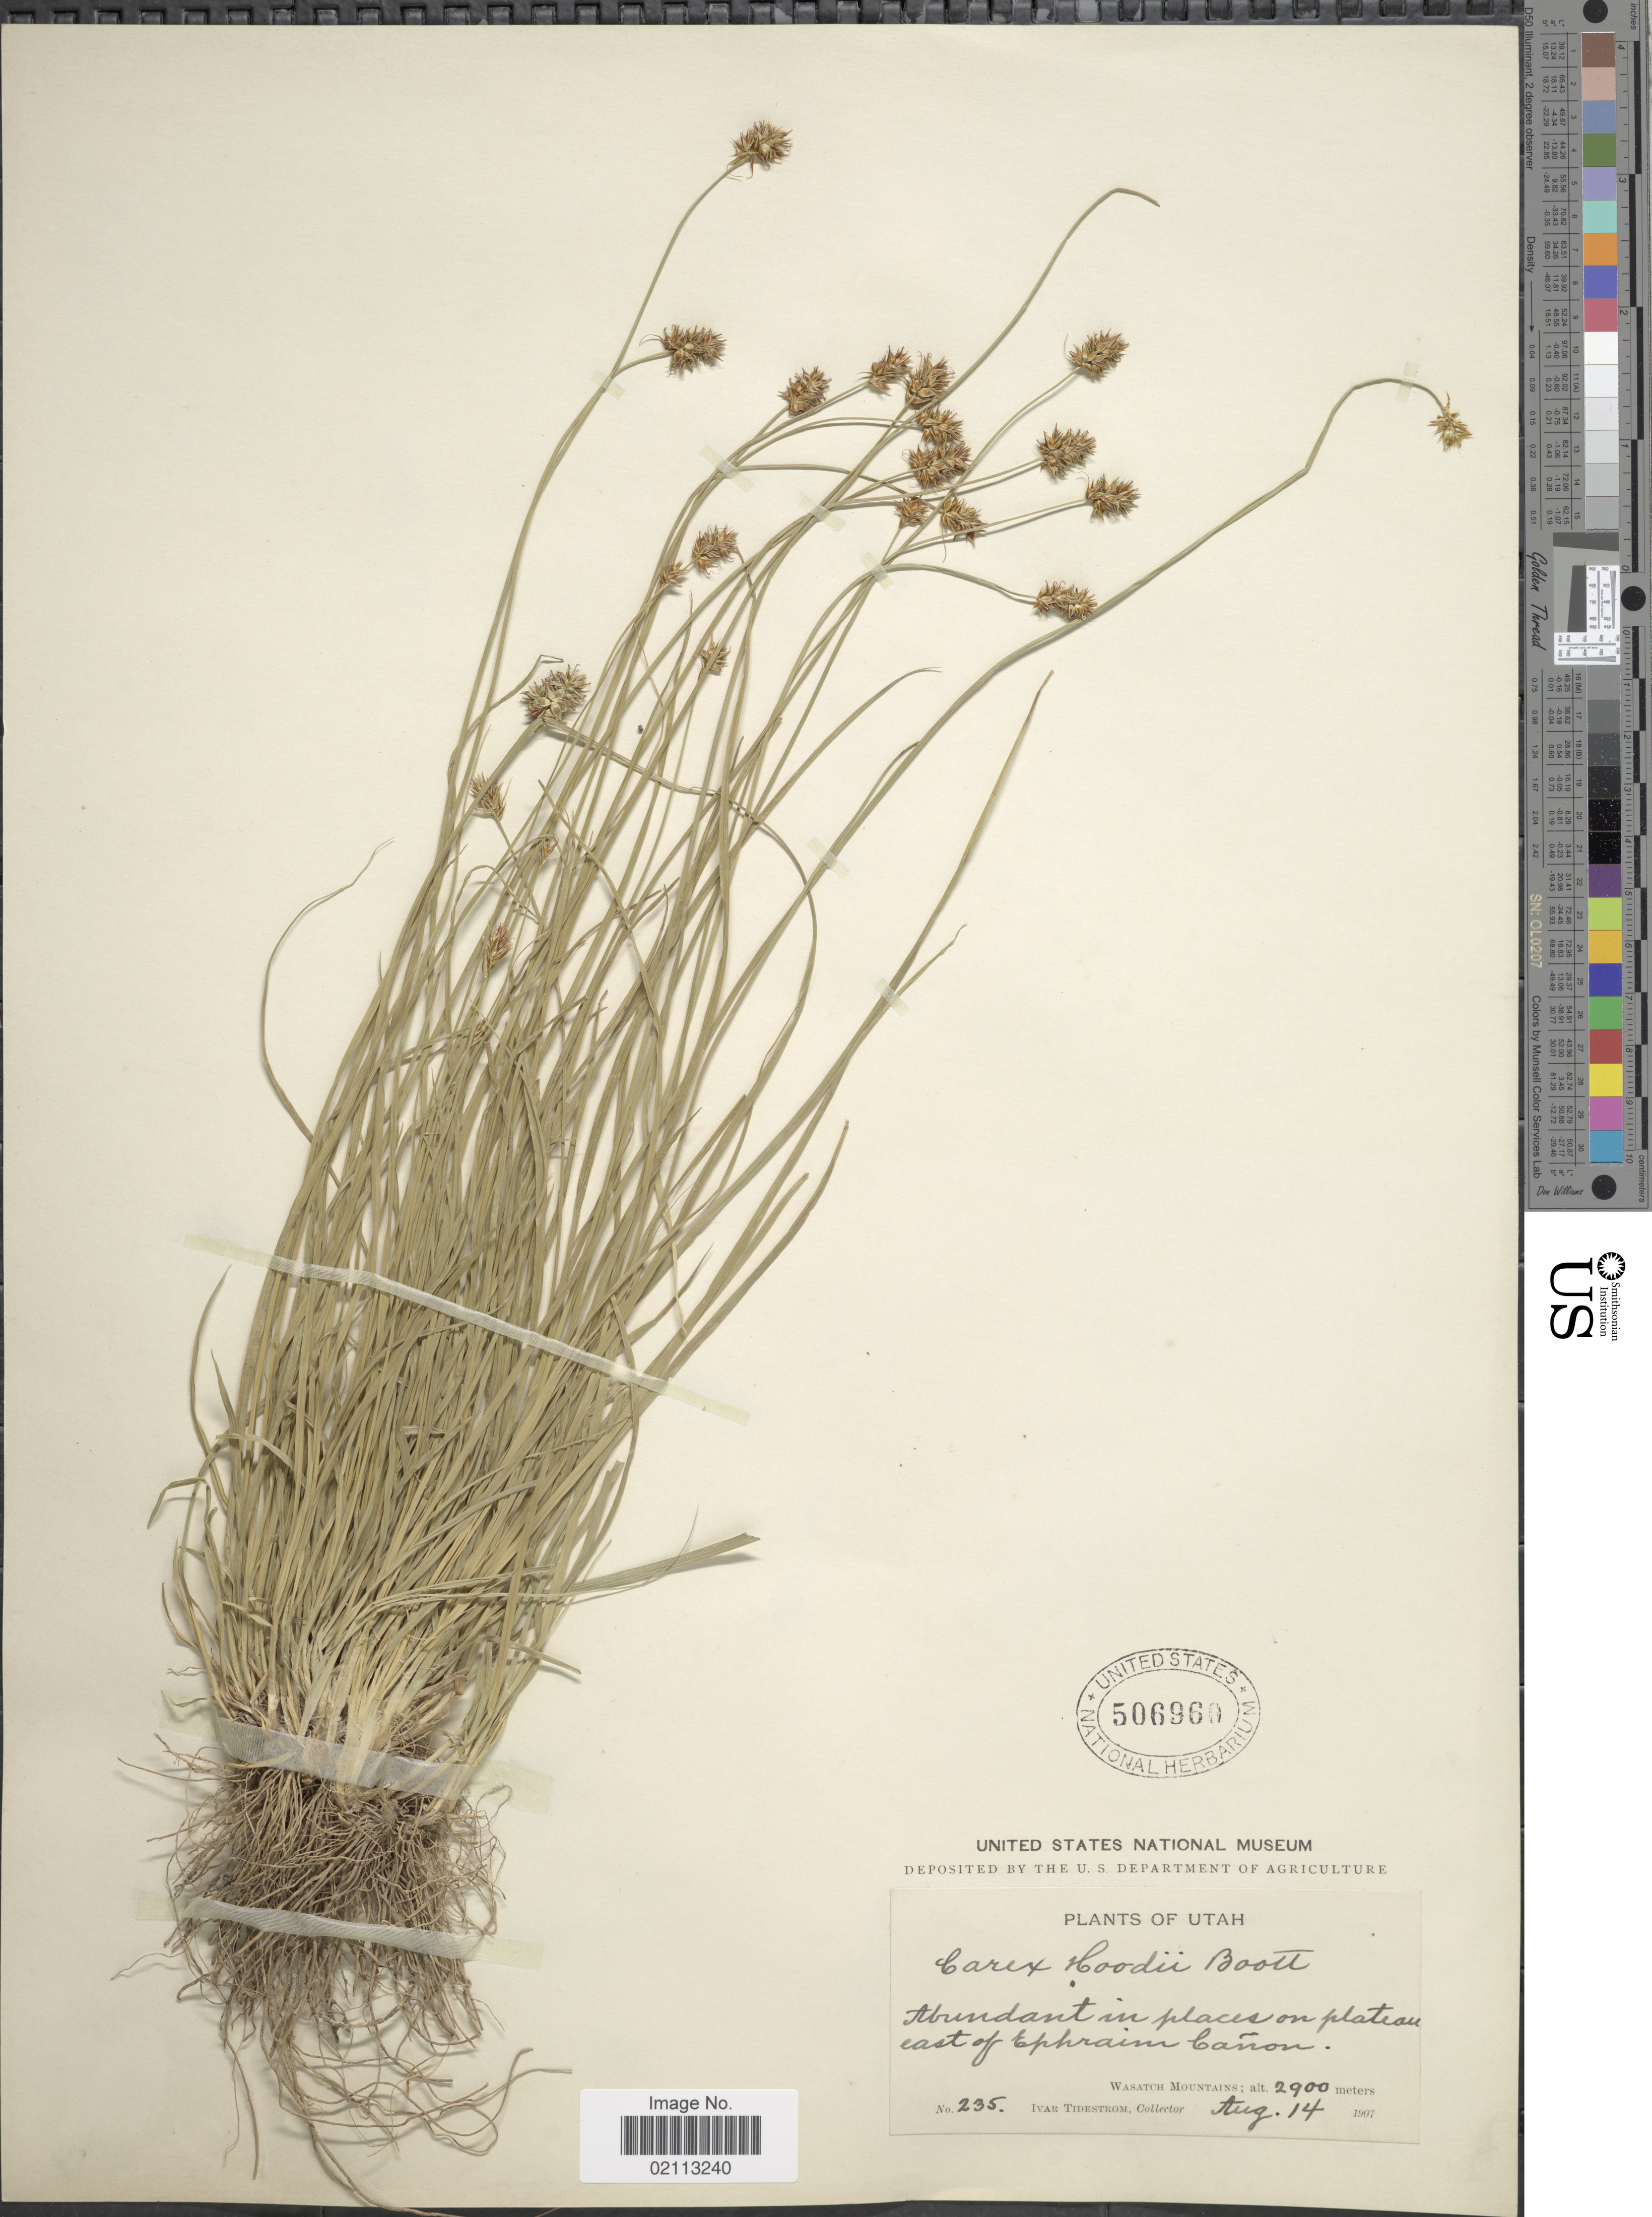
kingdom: Plantae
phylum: Tracheophyta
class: Liliopsida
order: Poales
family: Cyperaceae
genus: Carex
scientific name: Carex hoodii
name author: Boott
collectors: I. F. Tidestrom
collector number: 235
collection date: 1907-08-14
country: United States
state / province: Utah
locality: East of Ephraim Canon. Wasatch Mountains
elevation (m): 2900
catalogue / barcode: US 506960